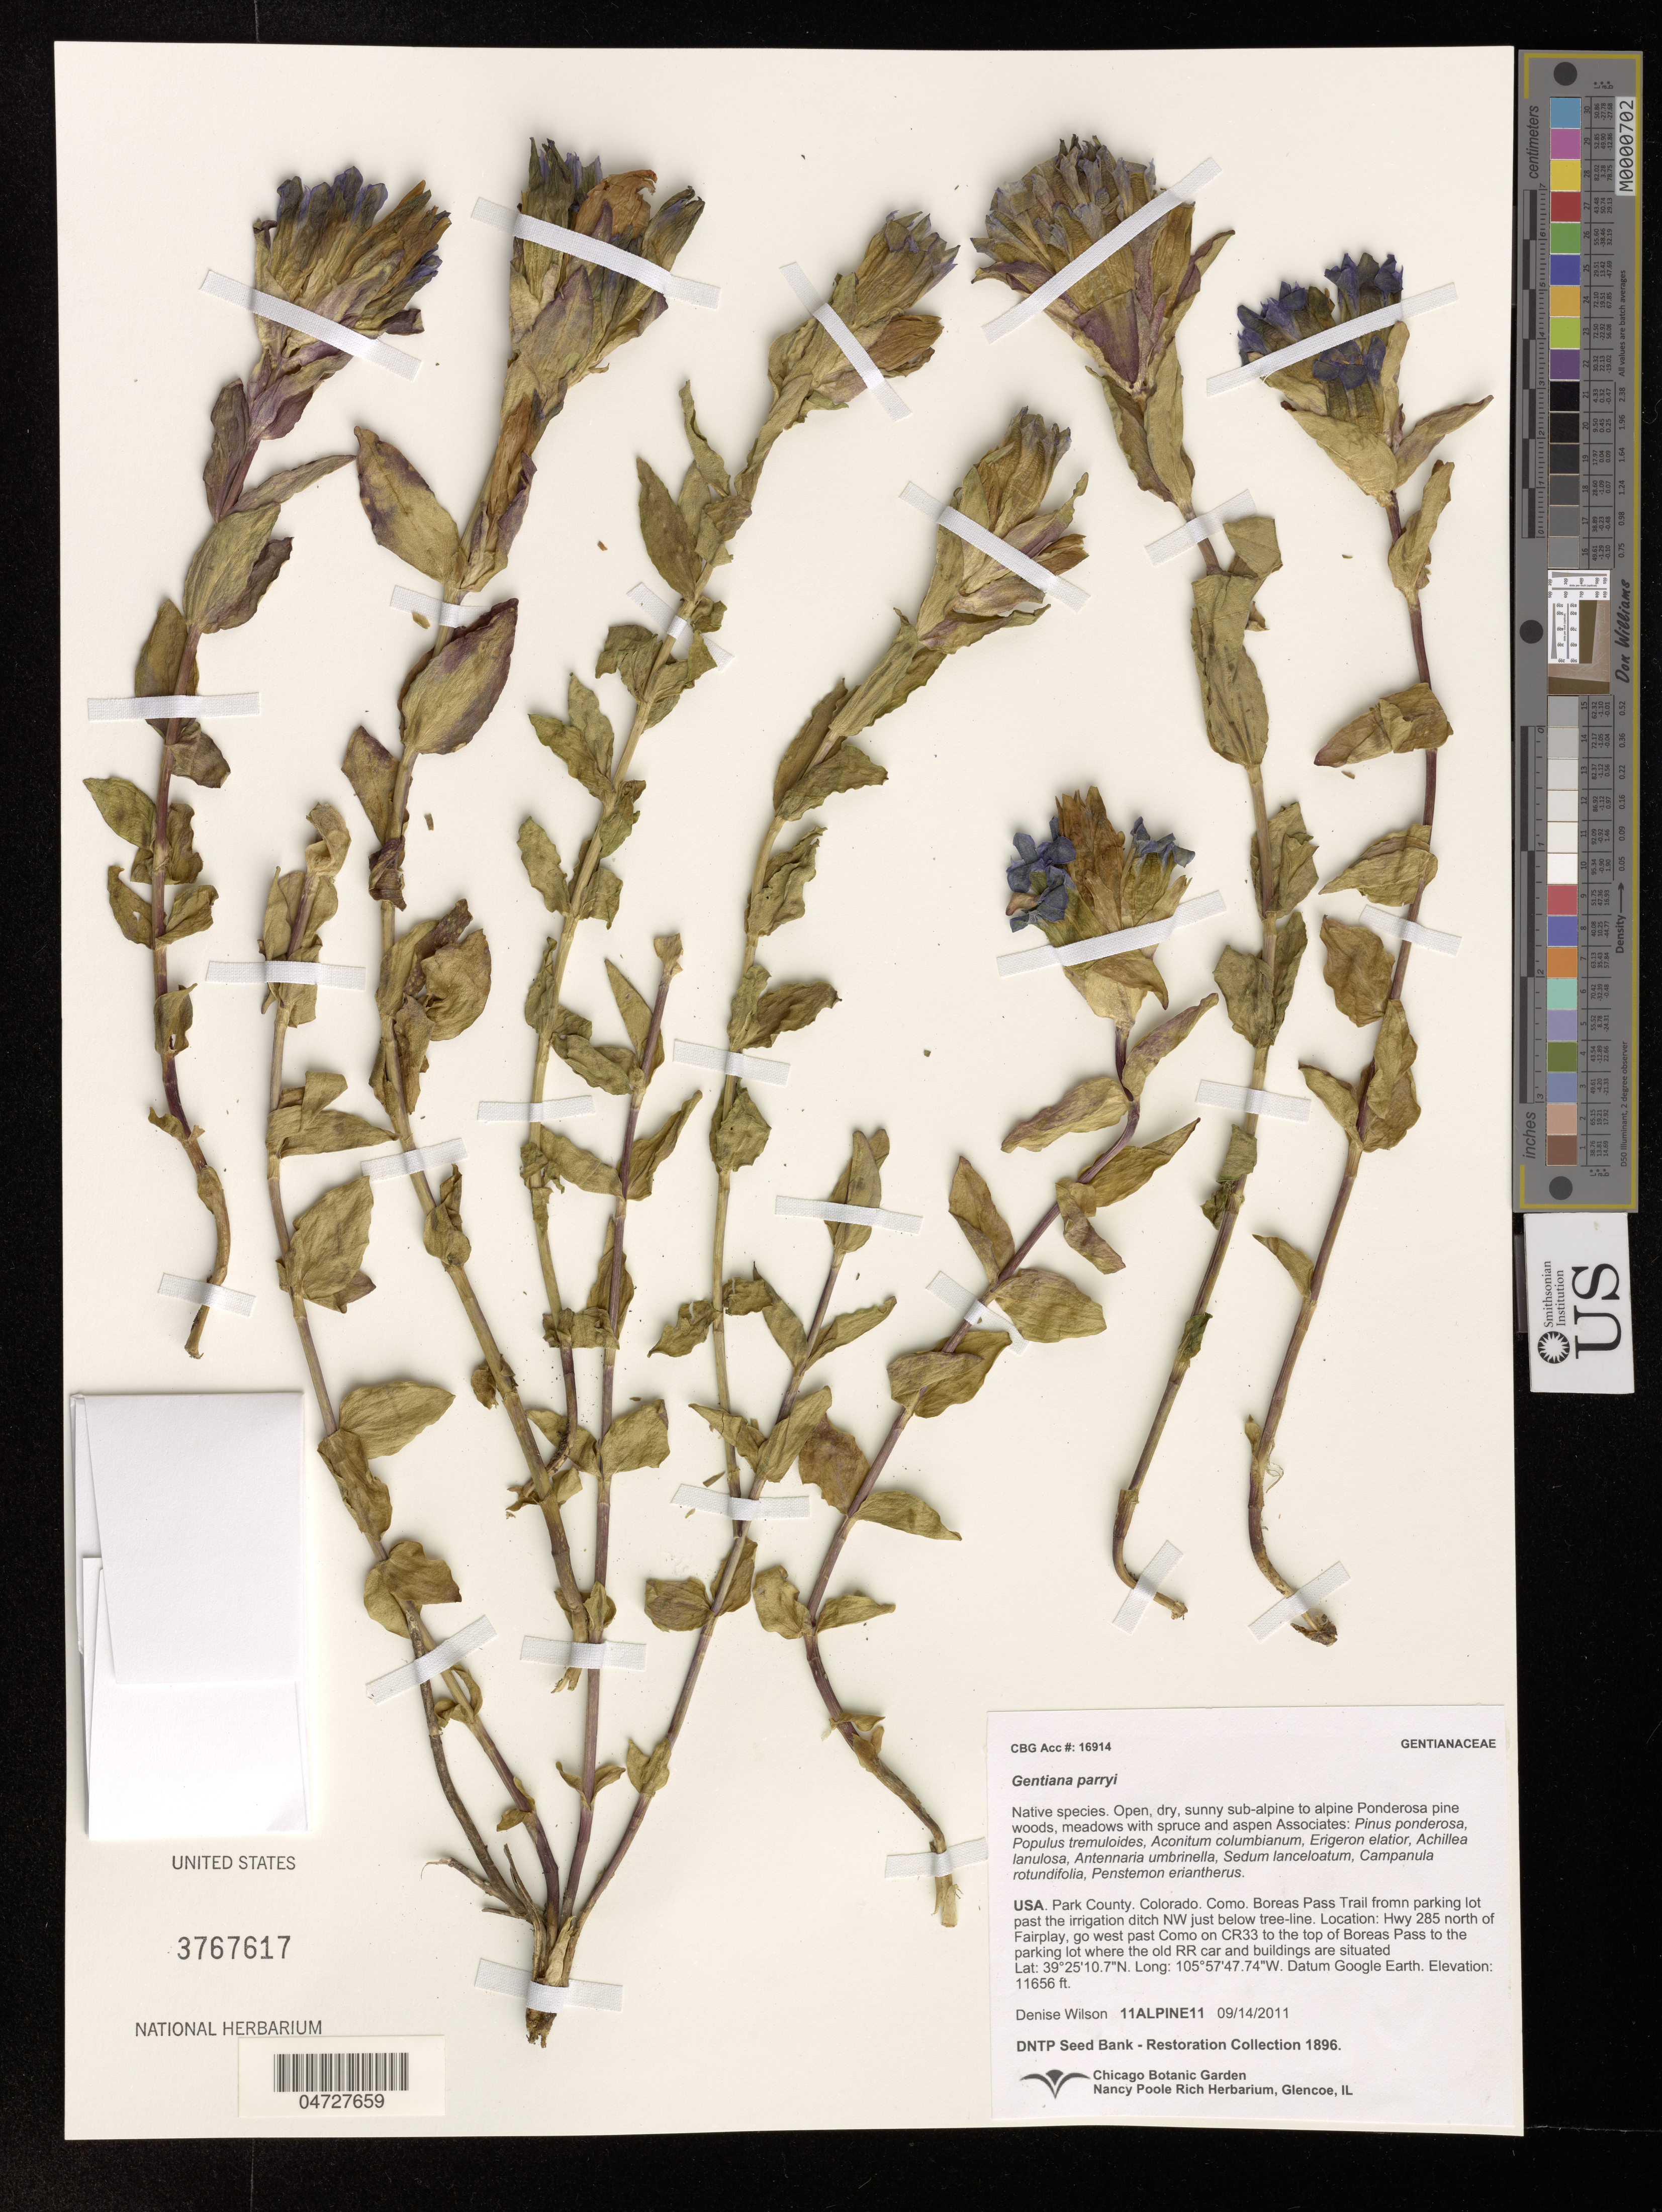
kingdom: Plantae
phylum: Tracheophyta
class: Magnoliopsida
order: Gentianales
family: Gentianaceae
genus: Gentiana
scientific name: Gentiana parryi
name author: Engelm.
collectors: D. Wilson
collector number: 11ALPINE11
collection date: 2011-09-14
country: United States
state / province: Colorado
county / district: Park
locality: Park County. Como. Boreas Pass Trail fromn parking lot past the irrigation ditch NW just below tree-line. Hwy 285 north of Fairplay, go west past Como on CR33 to the top of Boreas Pass to the parking lot where the old RR car and buildings are situated.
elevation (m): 3553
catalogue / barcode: US 3767617